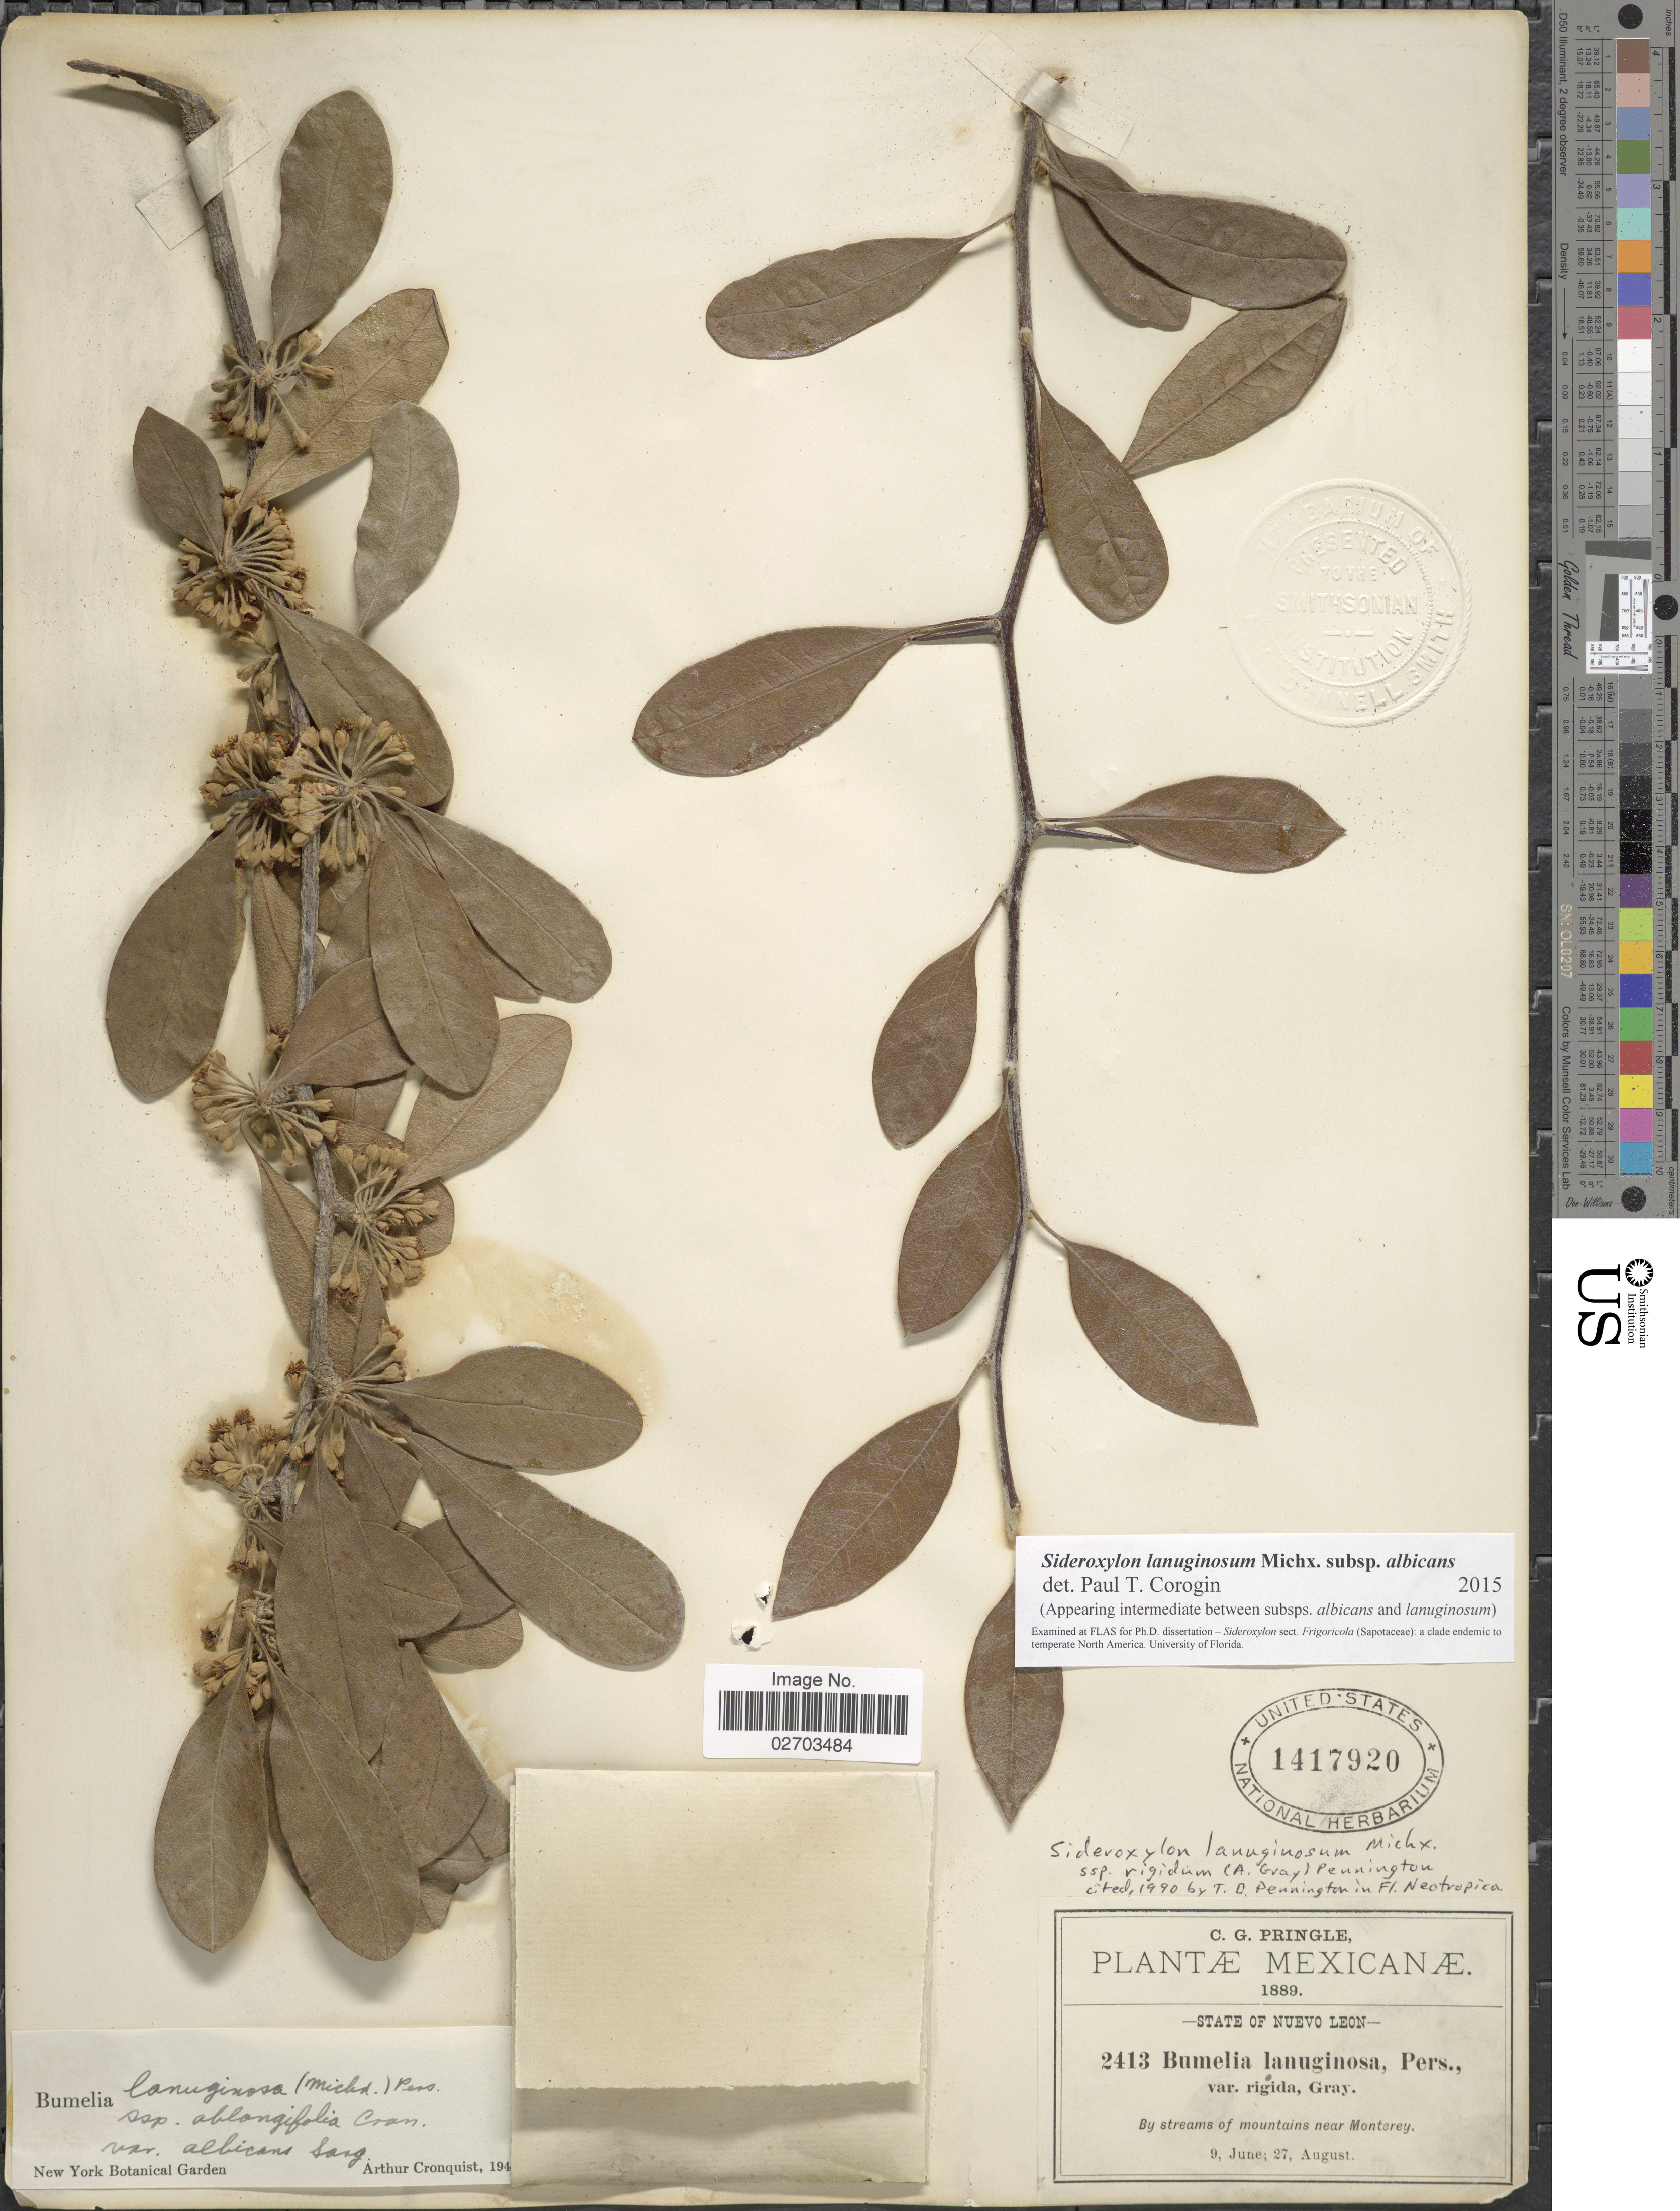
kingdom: Plantae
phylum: Tracheophyta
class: Magnoliopsida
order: Ericales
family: Sapotaceae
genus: Sideroxylon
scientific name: Sideroxylon lanuginosum subsp. albicans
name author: (Sarg.) Kartesz & Gandhi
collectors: C. G. Pringle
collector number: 2413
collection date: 1889-06-09/1889-08-27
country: Mexico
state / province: Nuevo León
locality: By streams of mountains near Monterey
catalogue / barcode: US 1417920